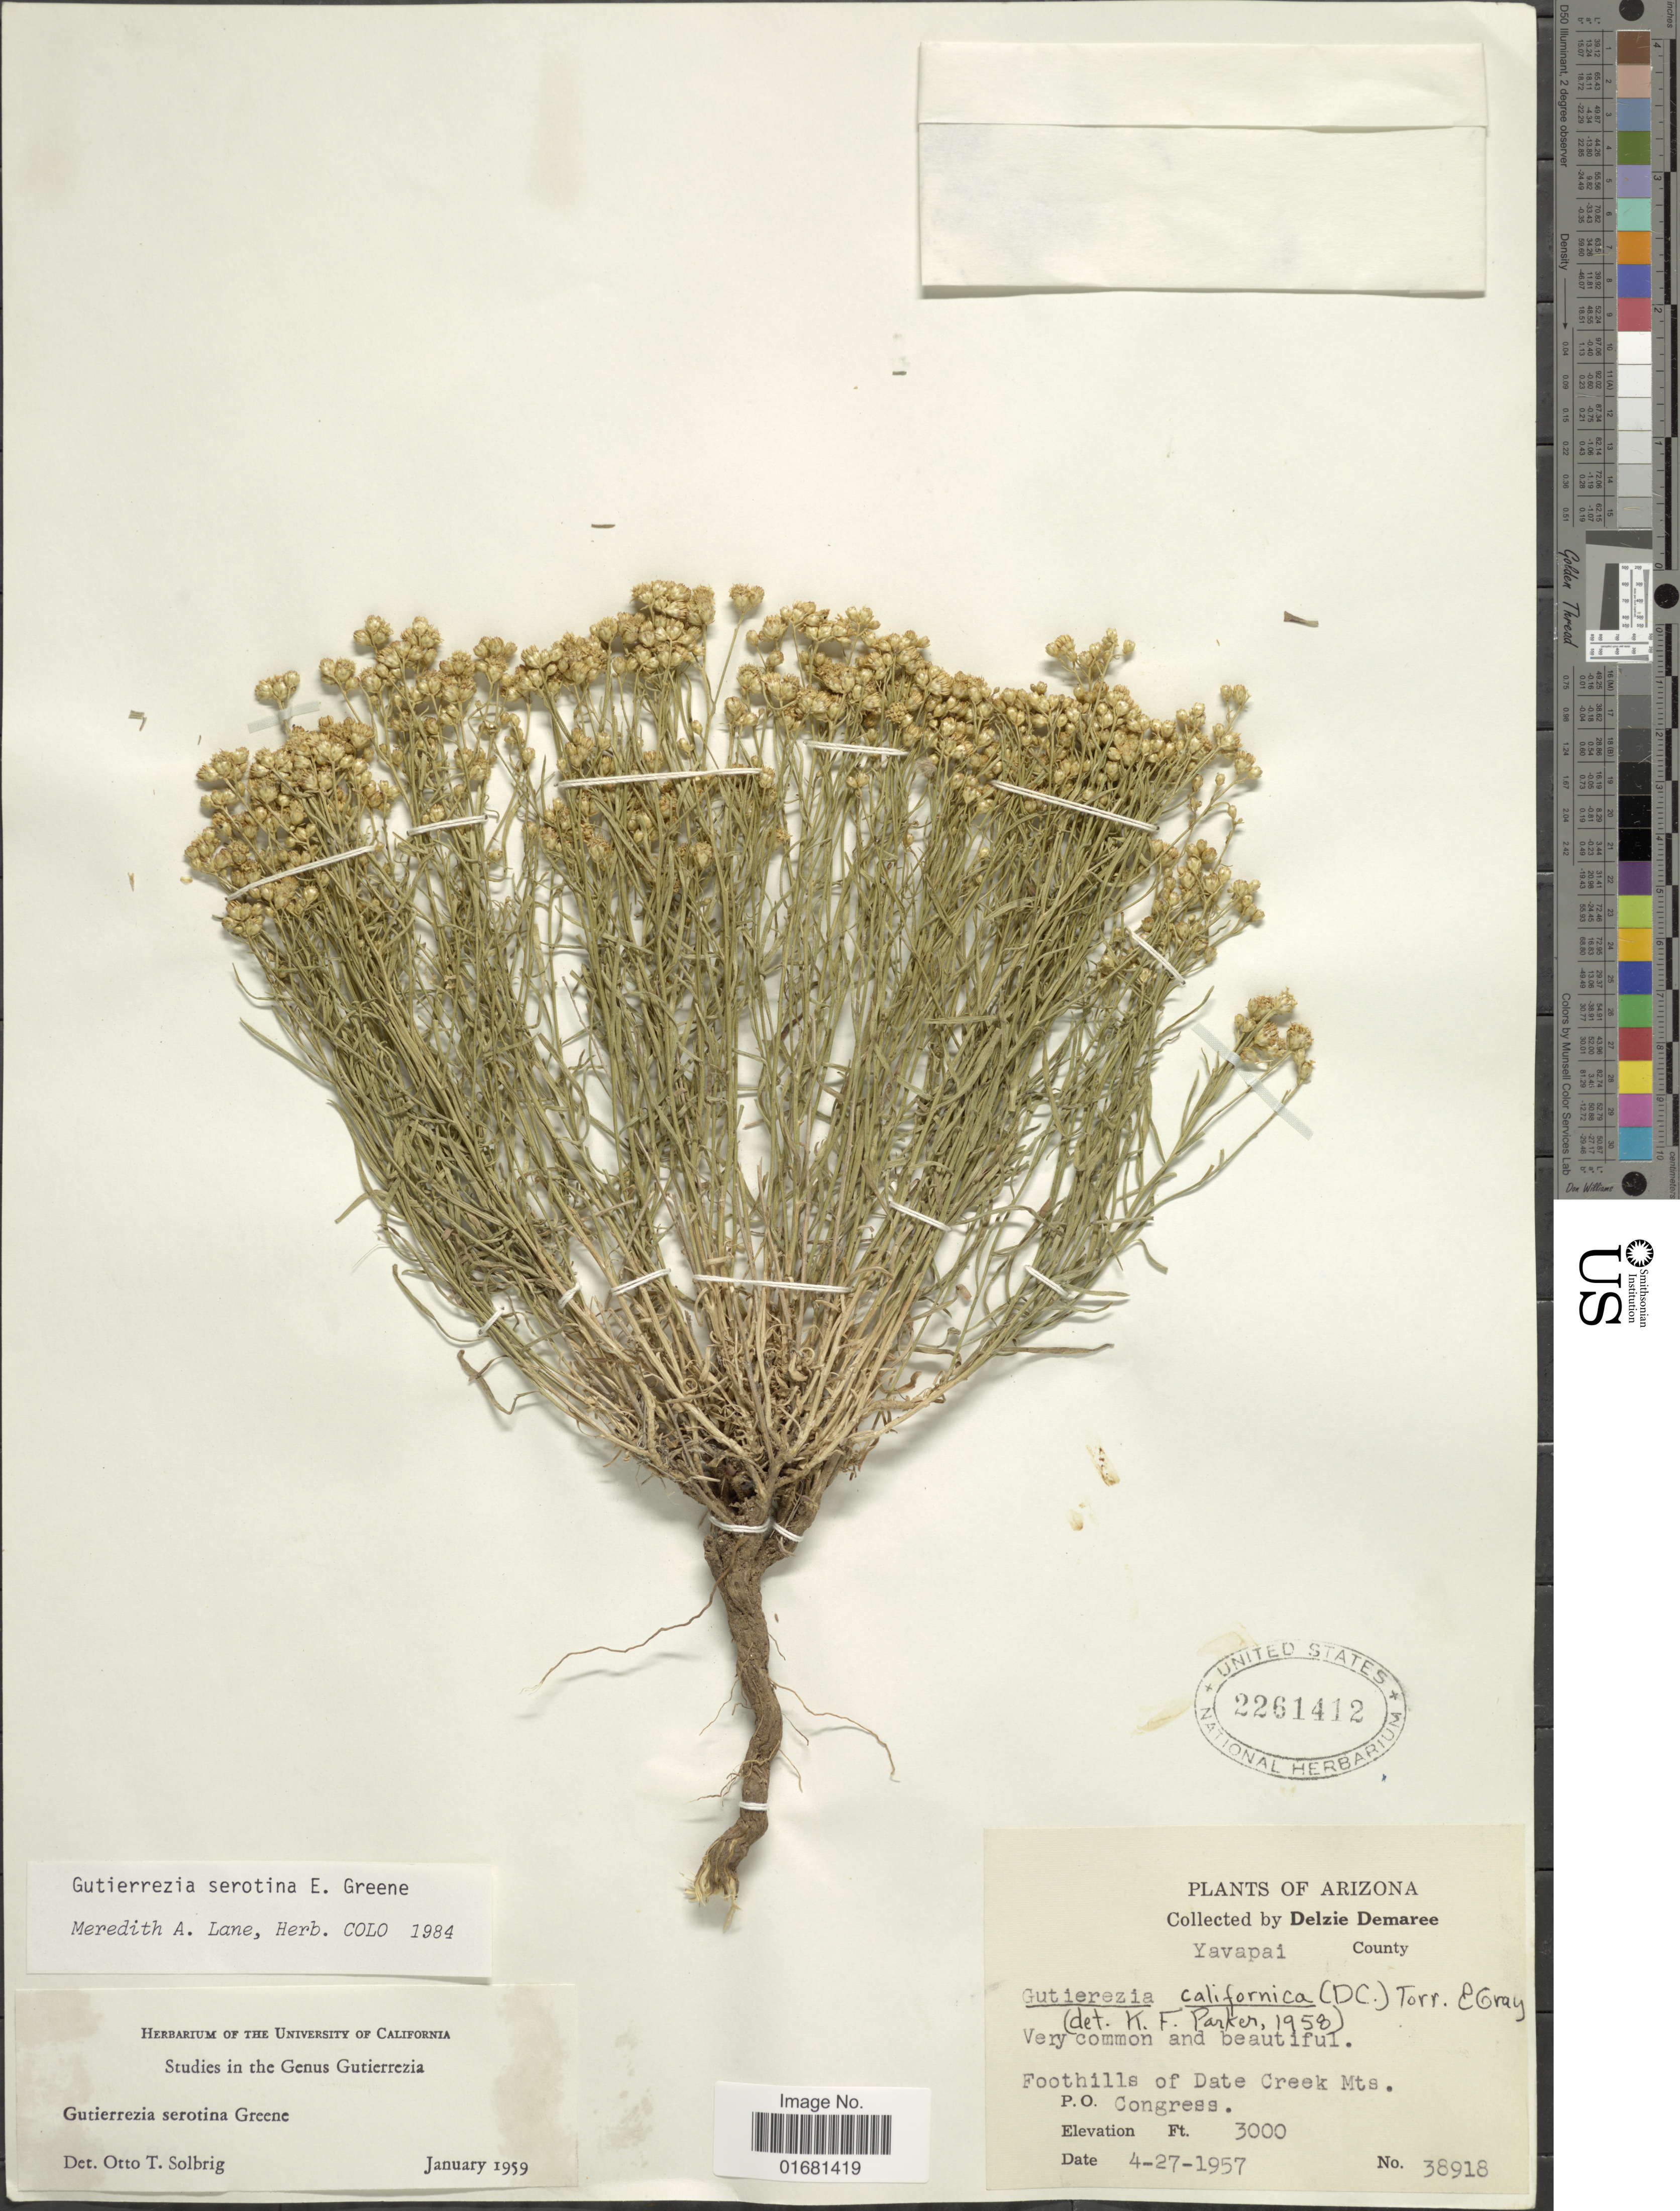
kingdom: Plantae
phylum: Tracheophyta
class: Magnoliopsida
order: Asterales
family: Asteraceae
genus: Gutierrezia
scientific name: Gutierrezia serotina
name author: Greene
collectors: D. Demaree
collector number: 38918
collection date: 1957-04-27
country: United States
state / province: Arizona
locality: Arizona. Yavapai County. Foothills of Date Creek Mts.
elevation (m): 914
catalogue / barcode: US 2261412